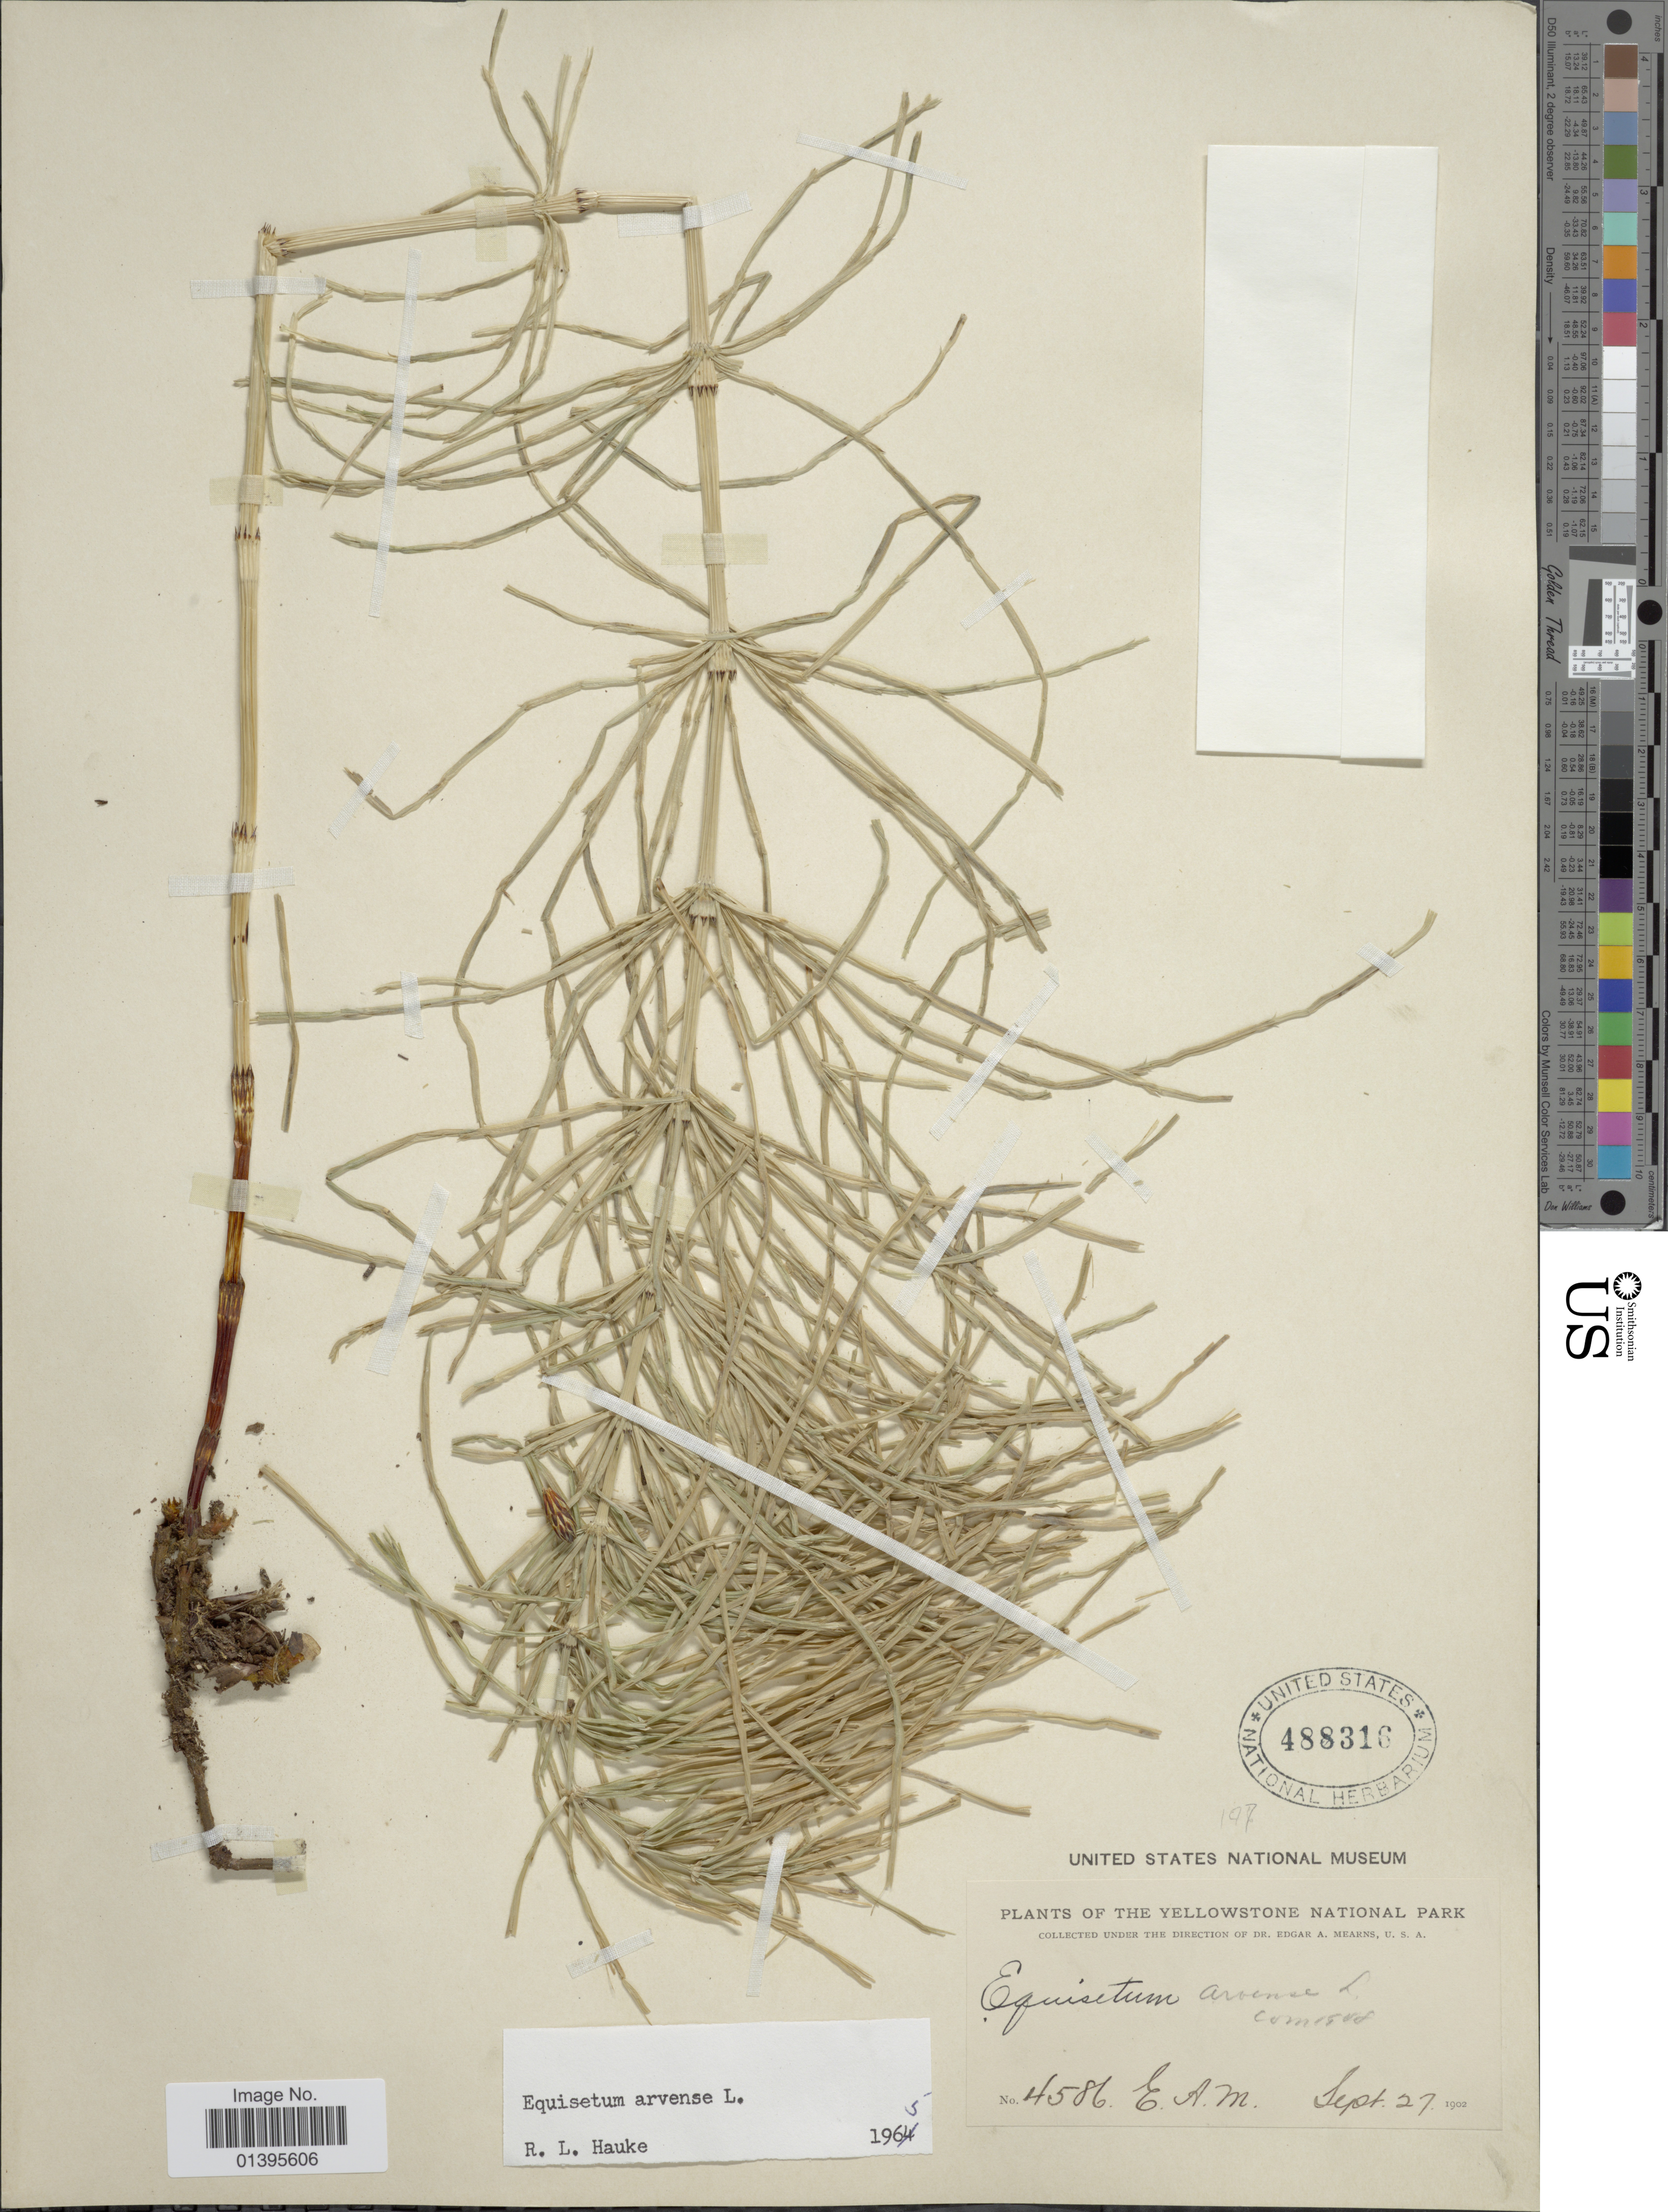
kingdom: Plantae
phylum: Tracheophyta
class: Polypodiopsida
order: Equisetales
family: Equisetaceae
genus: Equisetum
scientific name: Equisetum arvense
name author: L.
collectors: E. A. Mearns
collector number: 4586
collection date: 1902-09-27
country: United States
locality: Yellowstone National Park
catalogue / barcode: US 488316